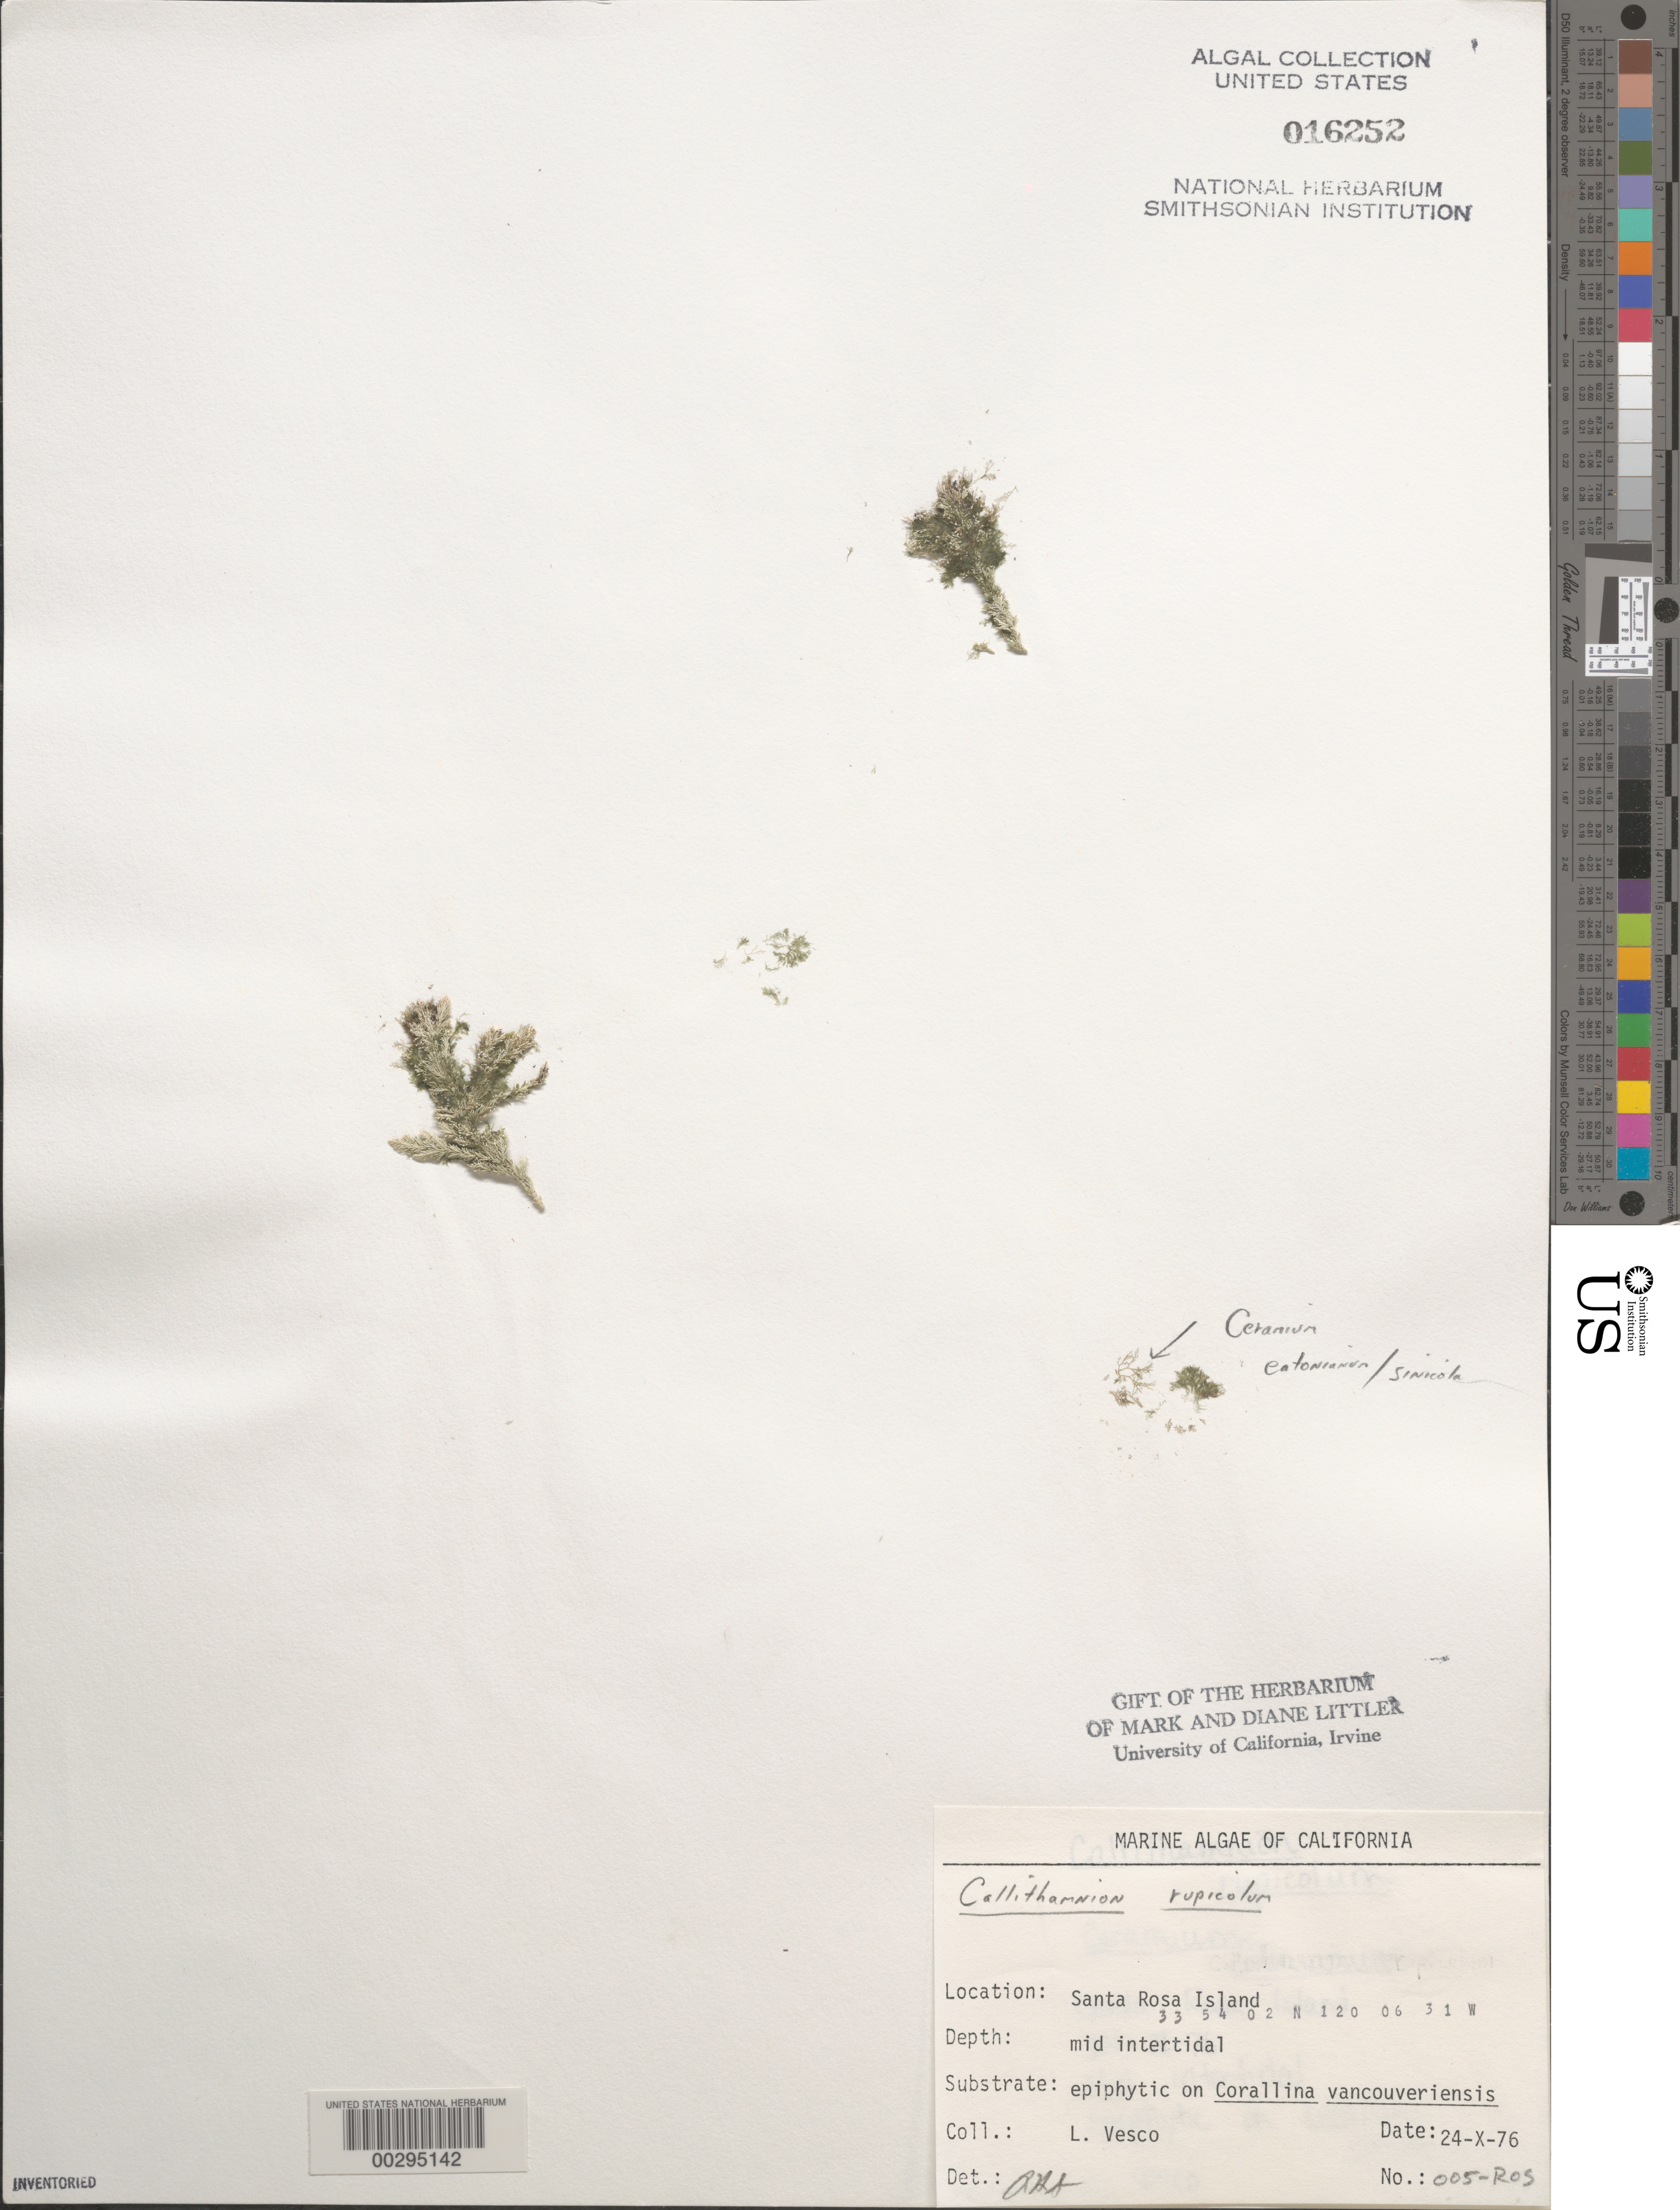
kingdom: Plantae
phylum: Rhodophyta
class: Florideophyceae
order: Ceramiales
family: Callithamniaceae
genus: Callithamnion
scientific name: Callithamnion rupicolum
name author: (C.L. Anderson) C.L. Anderson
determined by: Sims, Robert H.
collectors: L. Vesco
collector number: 005-ros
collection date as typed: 24 Oct 1976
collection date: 1976-10-24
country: United States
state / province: California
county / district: Santa Barbara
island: Santa Rosa Island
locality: Johnson's Lee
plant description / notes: BLM-SOCALBIGHT Rocky Intertidal Survey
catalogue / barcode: US 16252